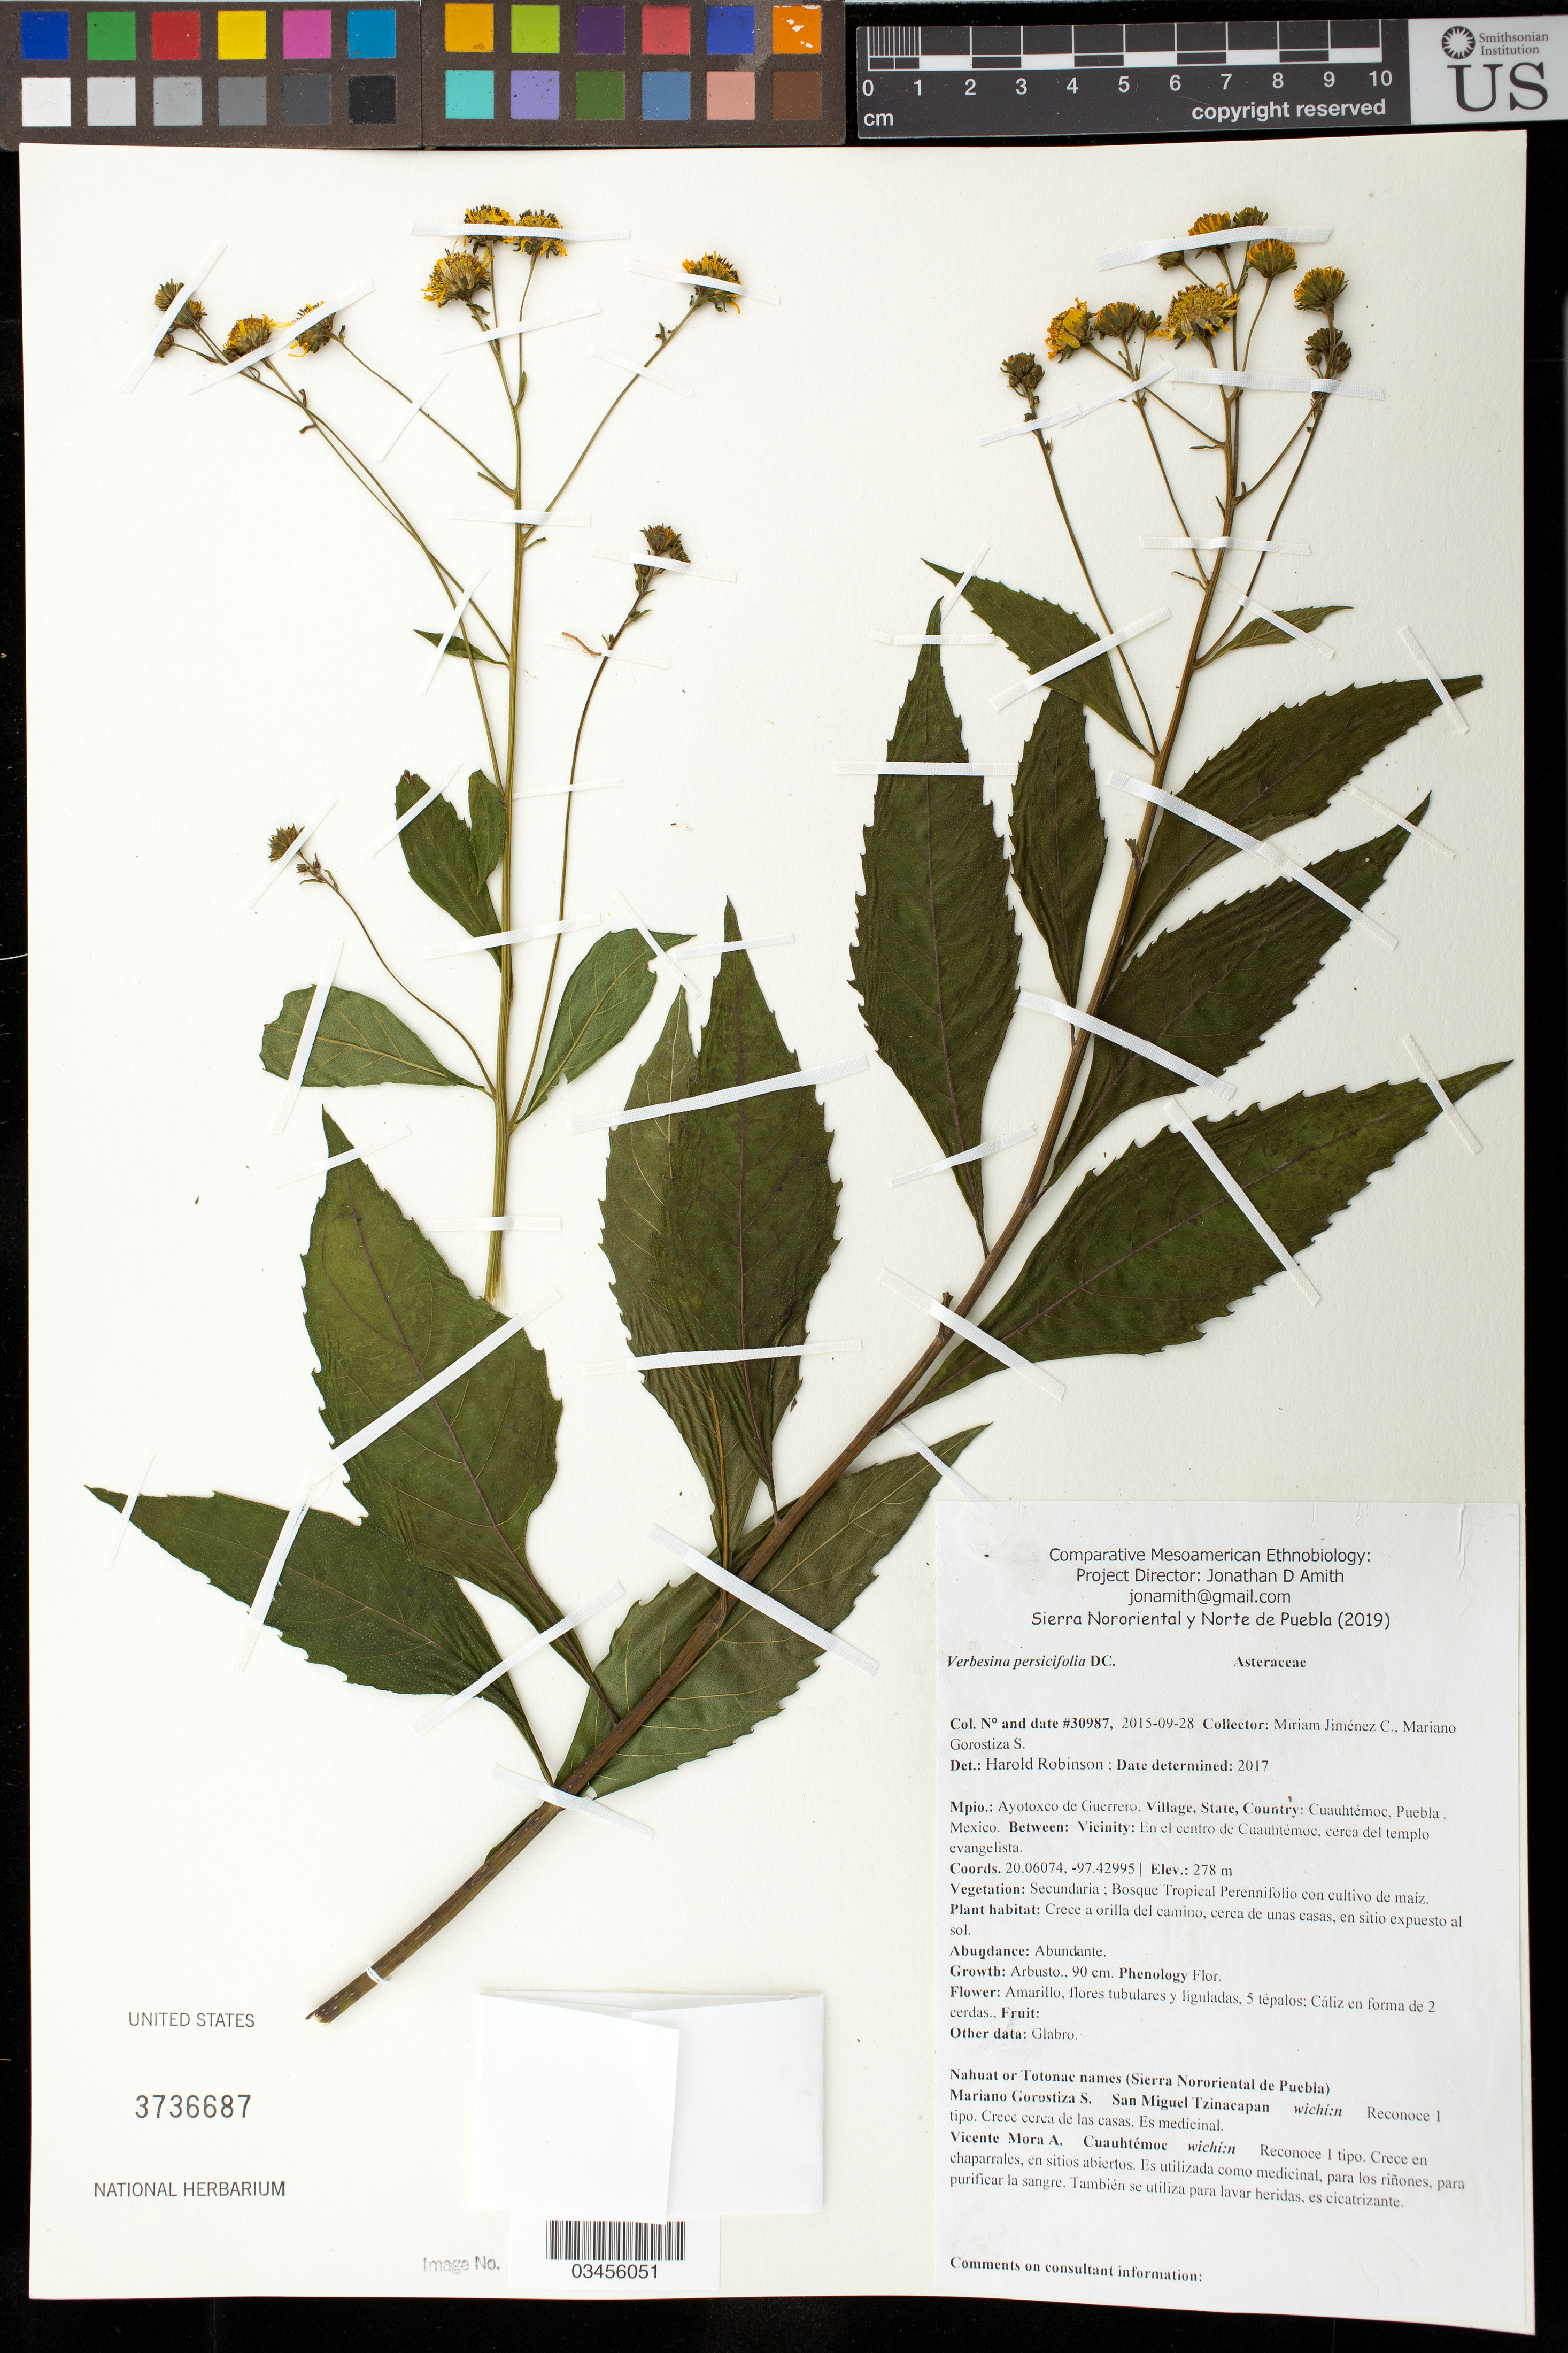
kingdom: Plantae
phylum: Tracheophyta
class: Magnoliopsida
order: Asterales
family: Asteraceae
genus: Verbesina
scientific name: Verbesina persicifolia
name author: DC.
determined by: Robinson, Harold E., (US)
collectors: M. Jiménez Chimil & M. Gorostiza S.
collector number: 30987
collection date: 2015-09-28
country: México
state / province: Puebla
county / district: Ayotoxco de Guerrero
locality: PUEBLO: Cuauhtémoc; LOCALIDAD EXACTA: En el centro de Cuauhtémoc, cerca del templo evangelista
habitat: Bosque tropical perennifolio con cultivo de maíz | A orilla del camino, cerca de unas casas, en sitio expuesto al sol.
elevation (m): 278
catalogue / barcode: US 3736687